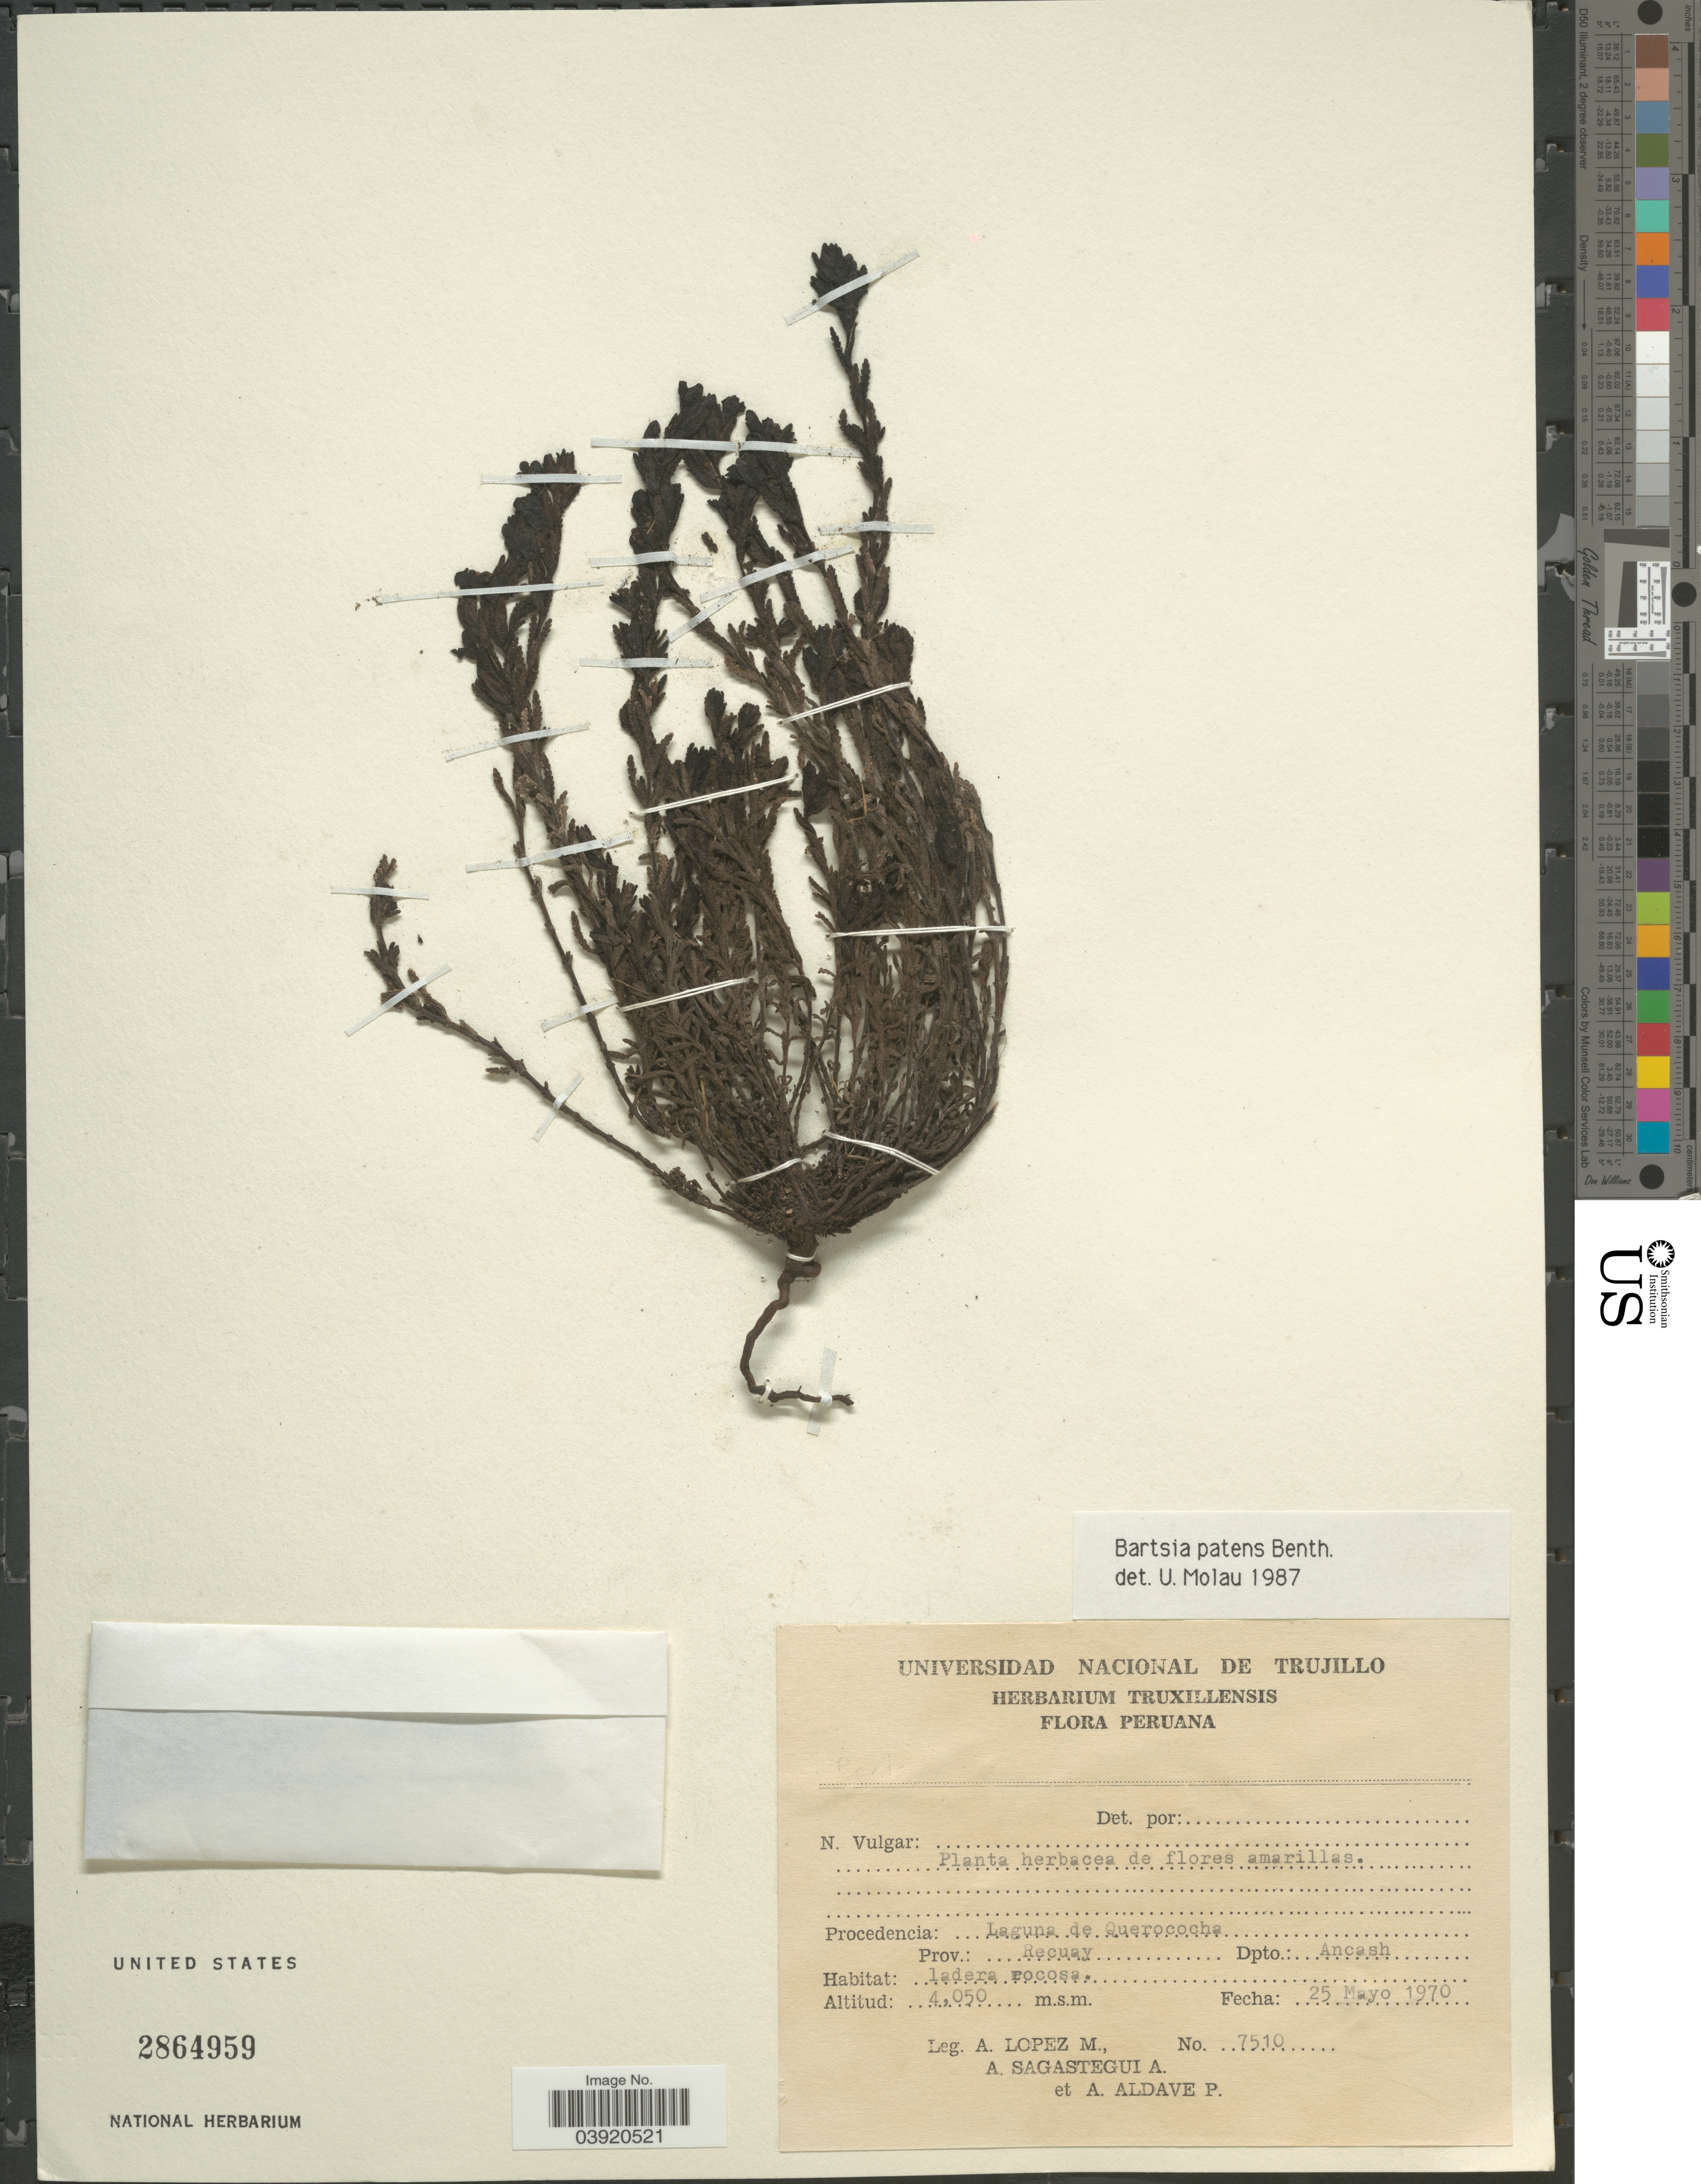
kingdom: Plantae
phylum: Tracheophyta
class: Magnoliopsida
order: Lamiales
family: Orobanchaceae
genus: Bartsia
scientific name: Bartsia patens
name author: Benth.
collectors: A. López M., A. Sagástegui A. & A. Aldave P.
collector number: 7510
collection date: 1970-05-25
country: Peru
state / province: Ancash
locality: Laguna de Querococha. Prov.: Recuay. Dpto.: Ancash.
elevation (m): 4050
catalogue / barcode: US 2864959